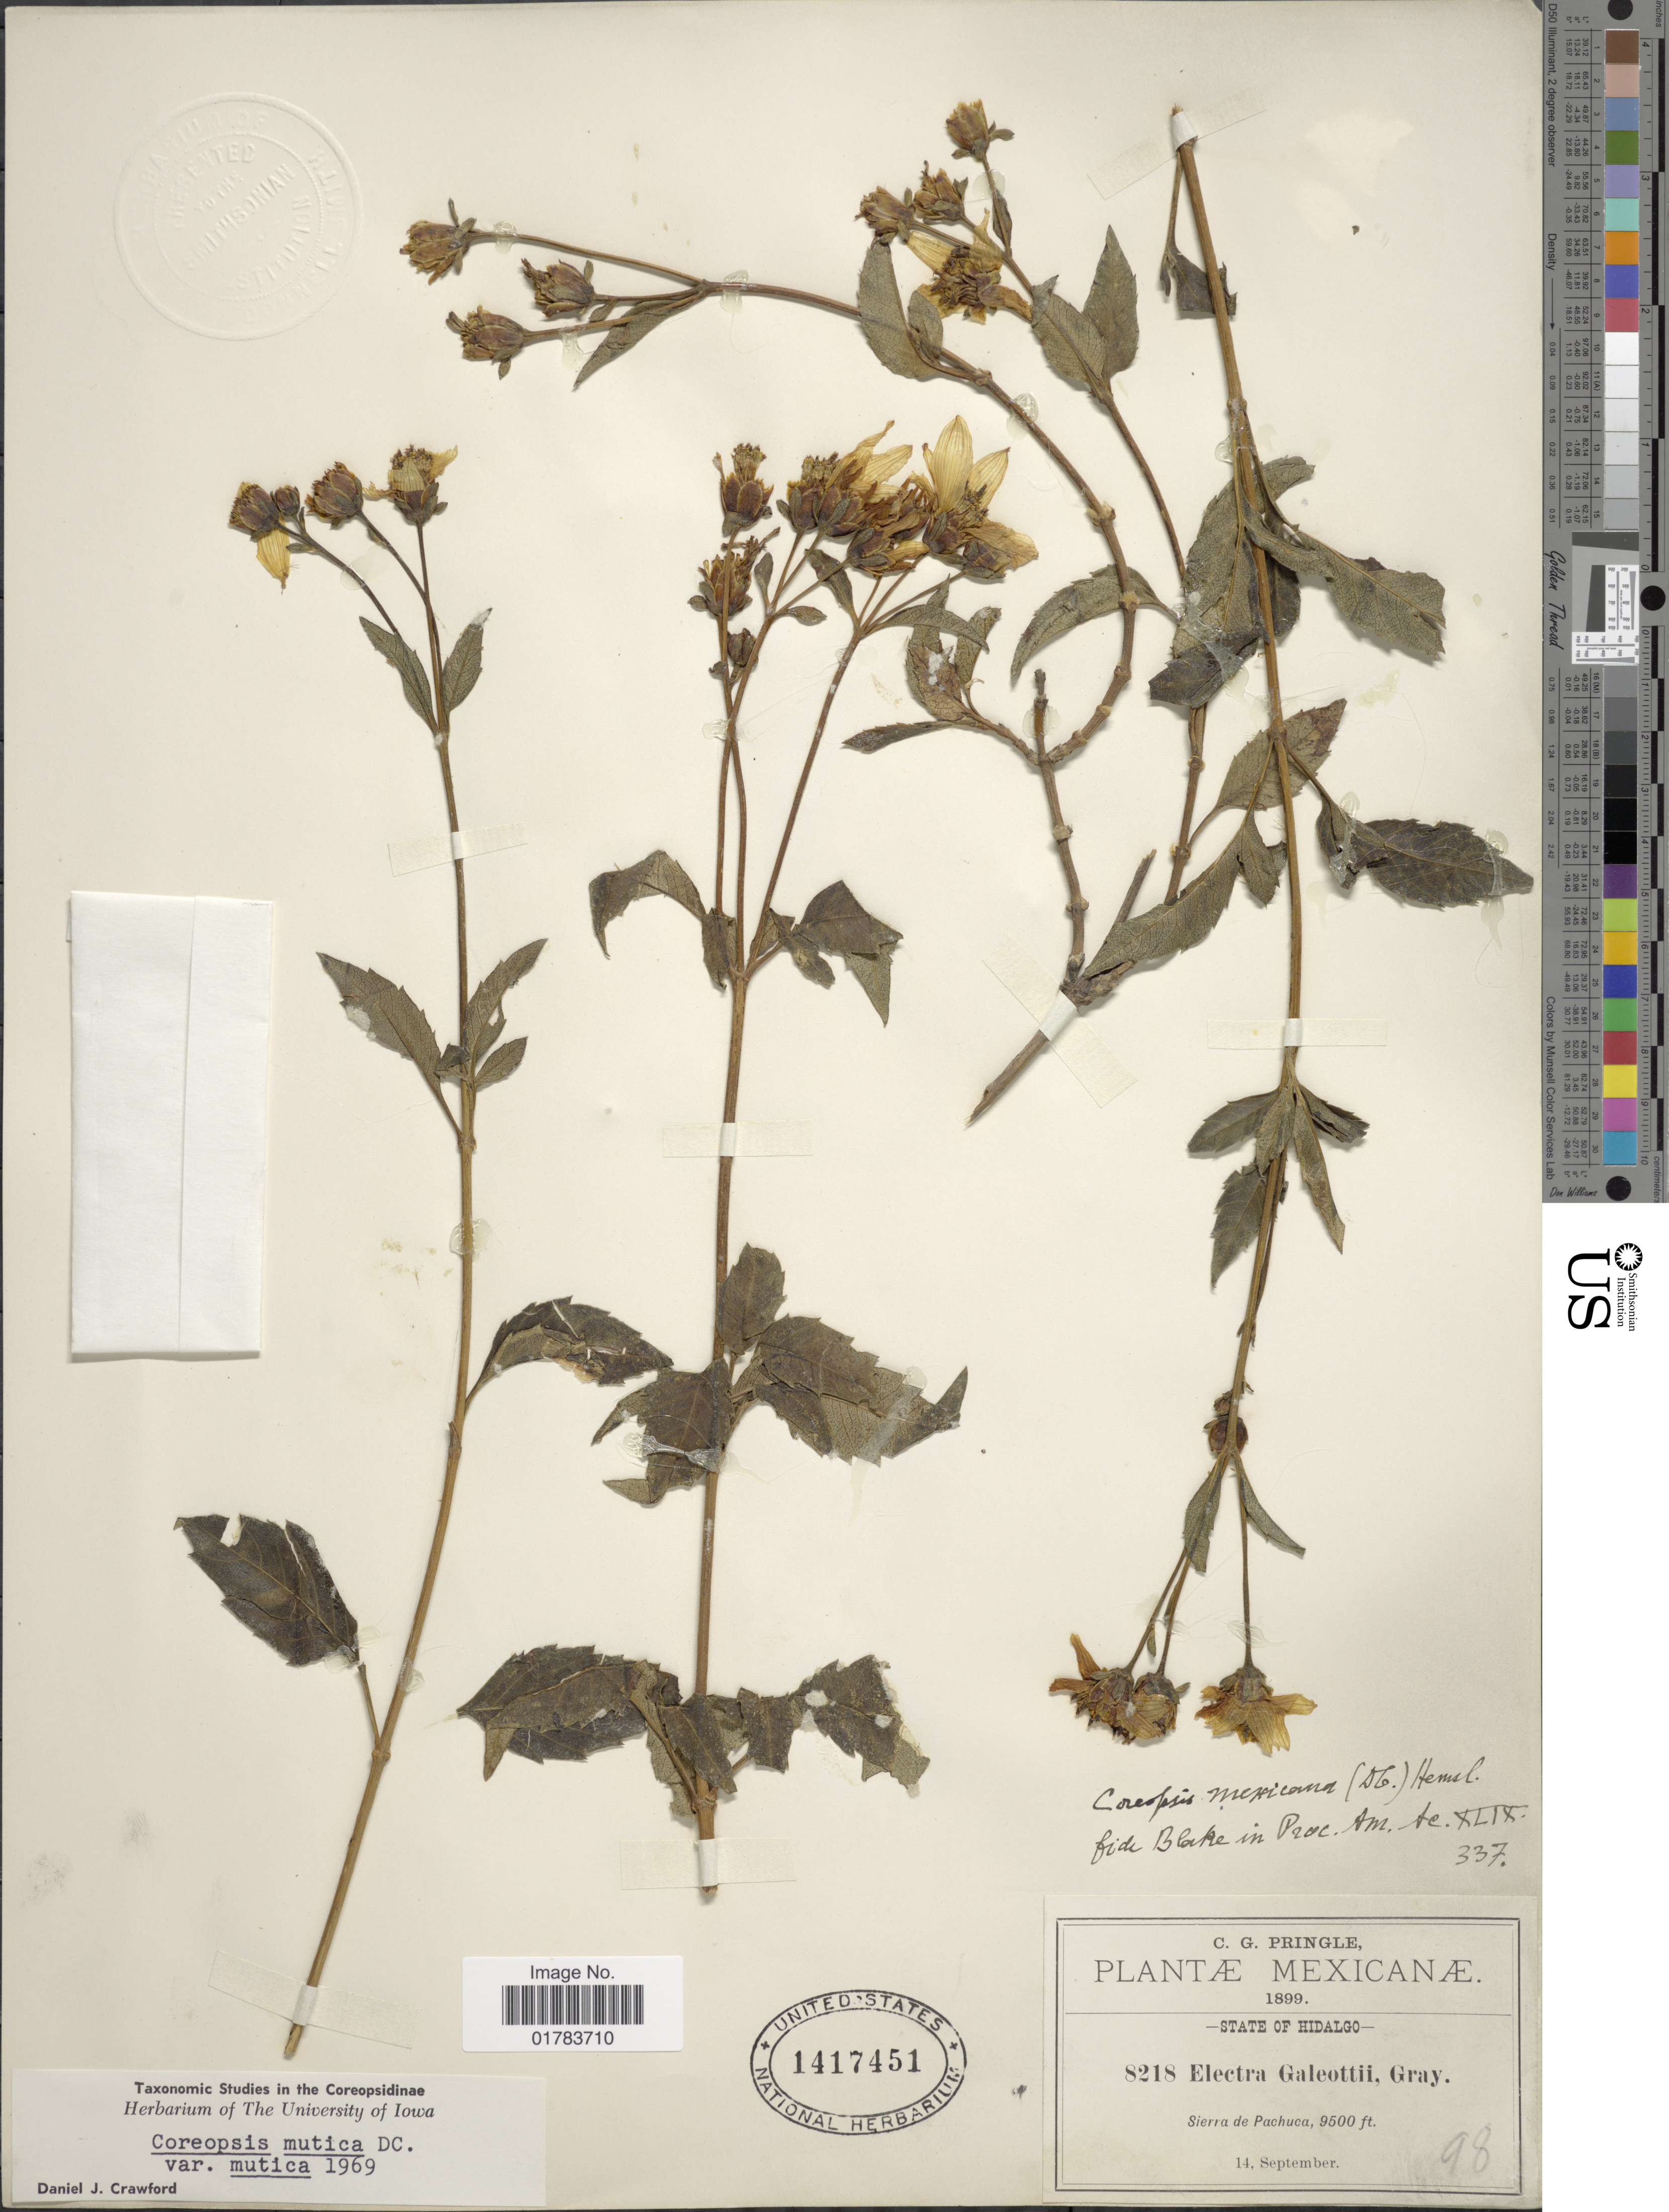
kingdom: Plantae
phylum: Tracheophyta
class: Magnoliopsida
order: Asterales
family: Asteraceae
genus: Coreopsis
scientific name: Coreopsis mutica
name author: DC.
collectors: C. G. Pringle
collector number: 8218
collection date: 1899-09-14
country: Mexico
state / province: Hidalgo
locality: Sierra de Pachuca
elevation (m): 2896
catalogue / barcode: US 1417451